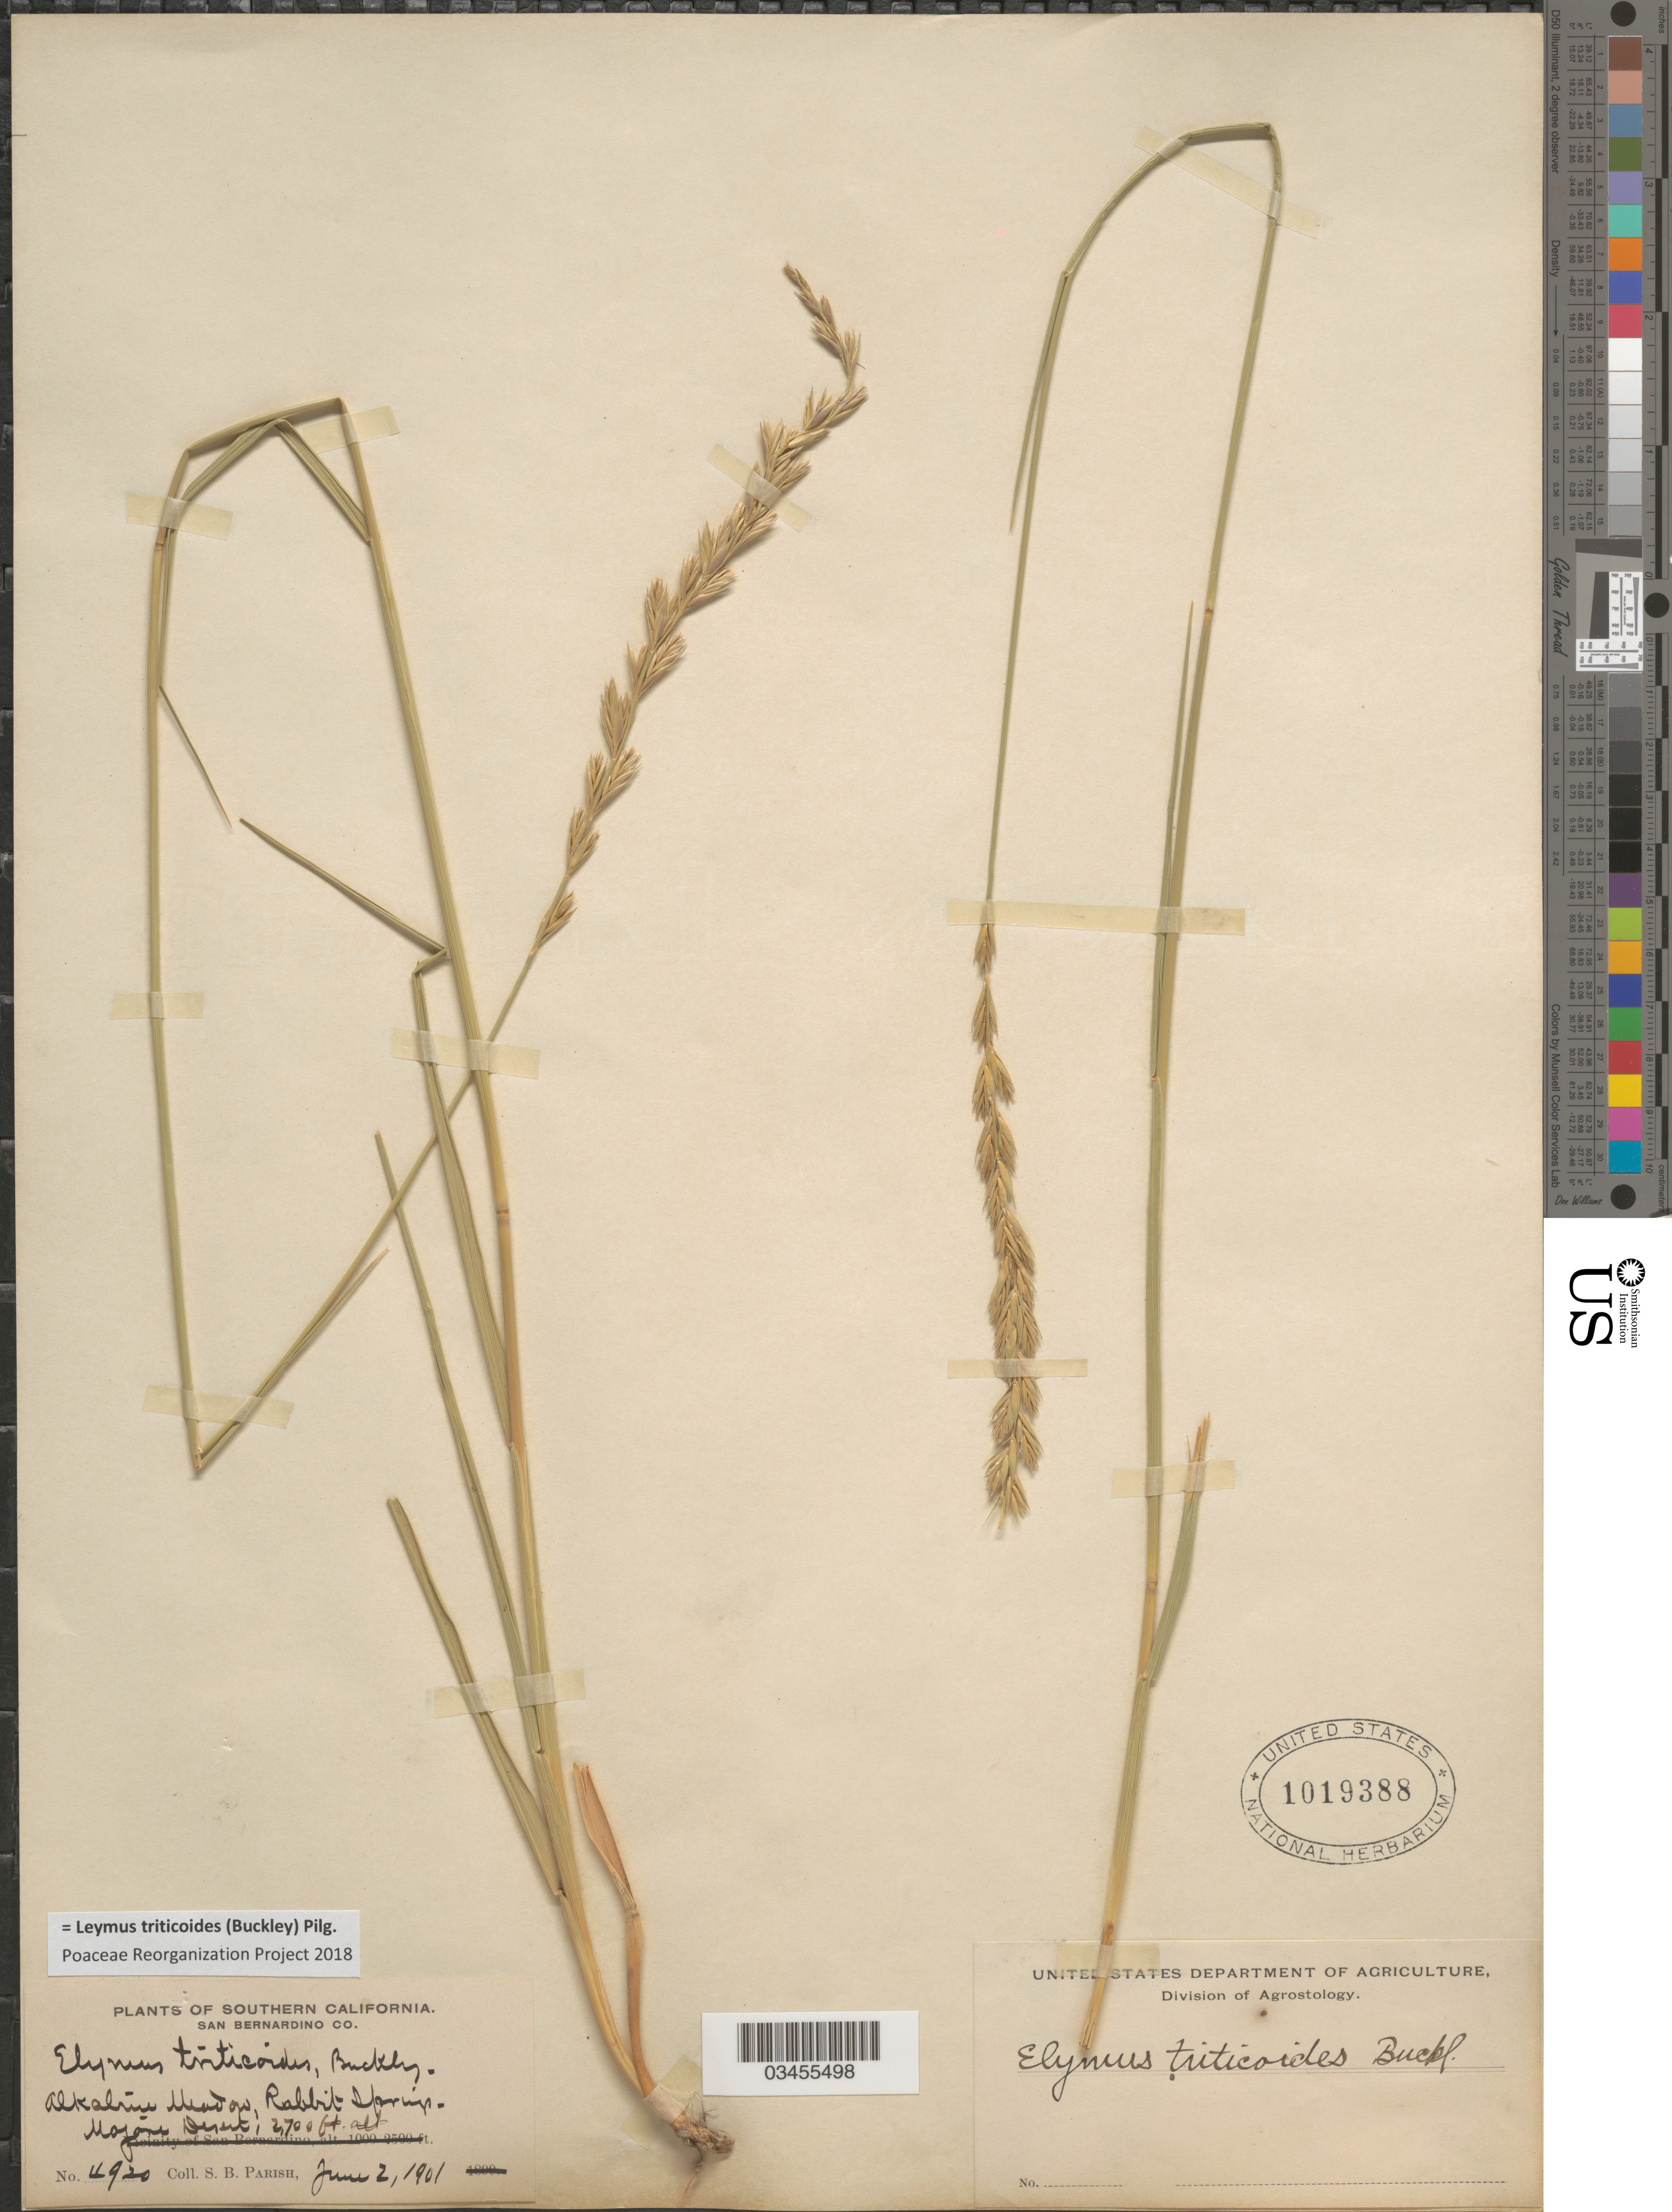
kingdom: Plantae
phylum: Tracheophyta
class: Liliopsida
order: Poales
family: Poaceae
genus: Leymus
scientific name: Leymus triticoides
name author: (Buckley) Pilg.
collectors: S. B. Parish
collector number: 4920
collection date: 1901-06-02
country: United States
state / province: California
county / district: San Bernardino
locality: Southern California. San Bernardino Co. Alkaline Meadow, Rabbit Springs-Major Desert.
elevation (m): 823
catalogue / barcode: US 1019388